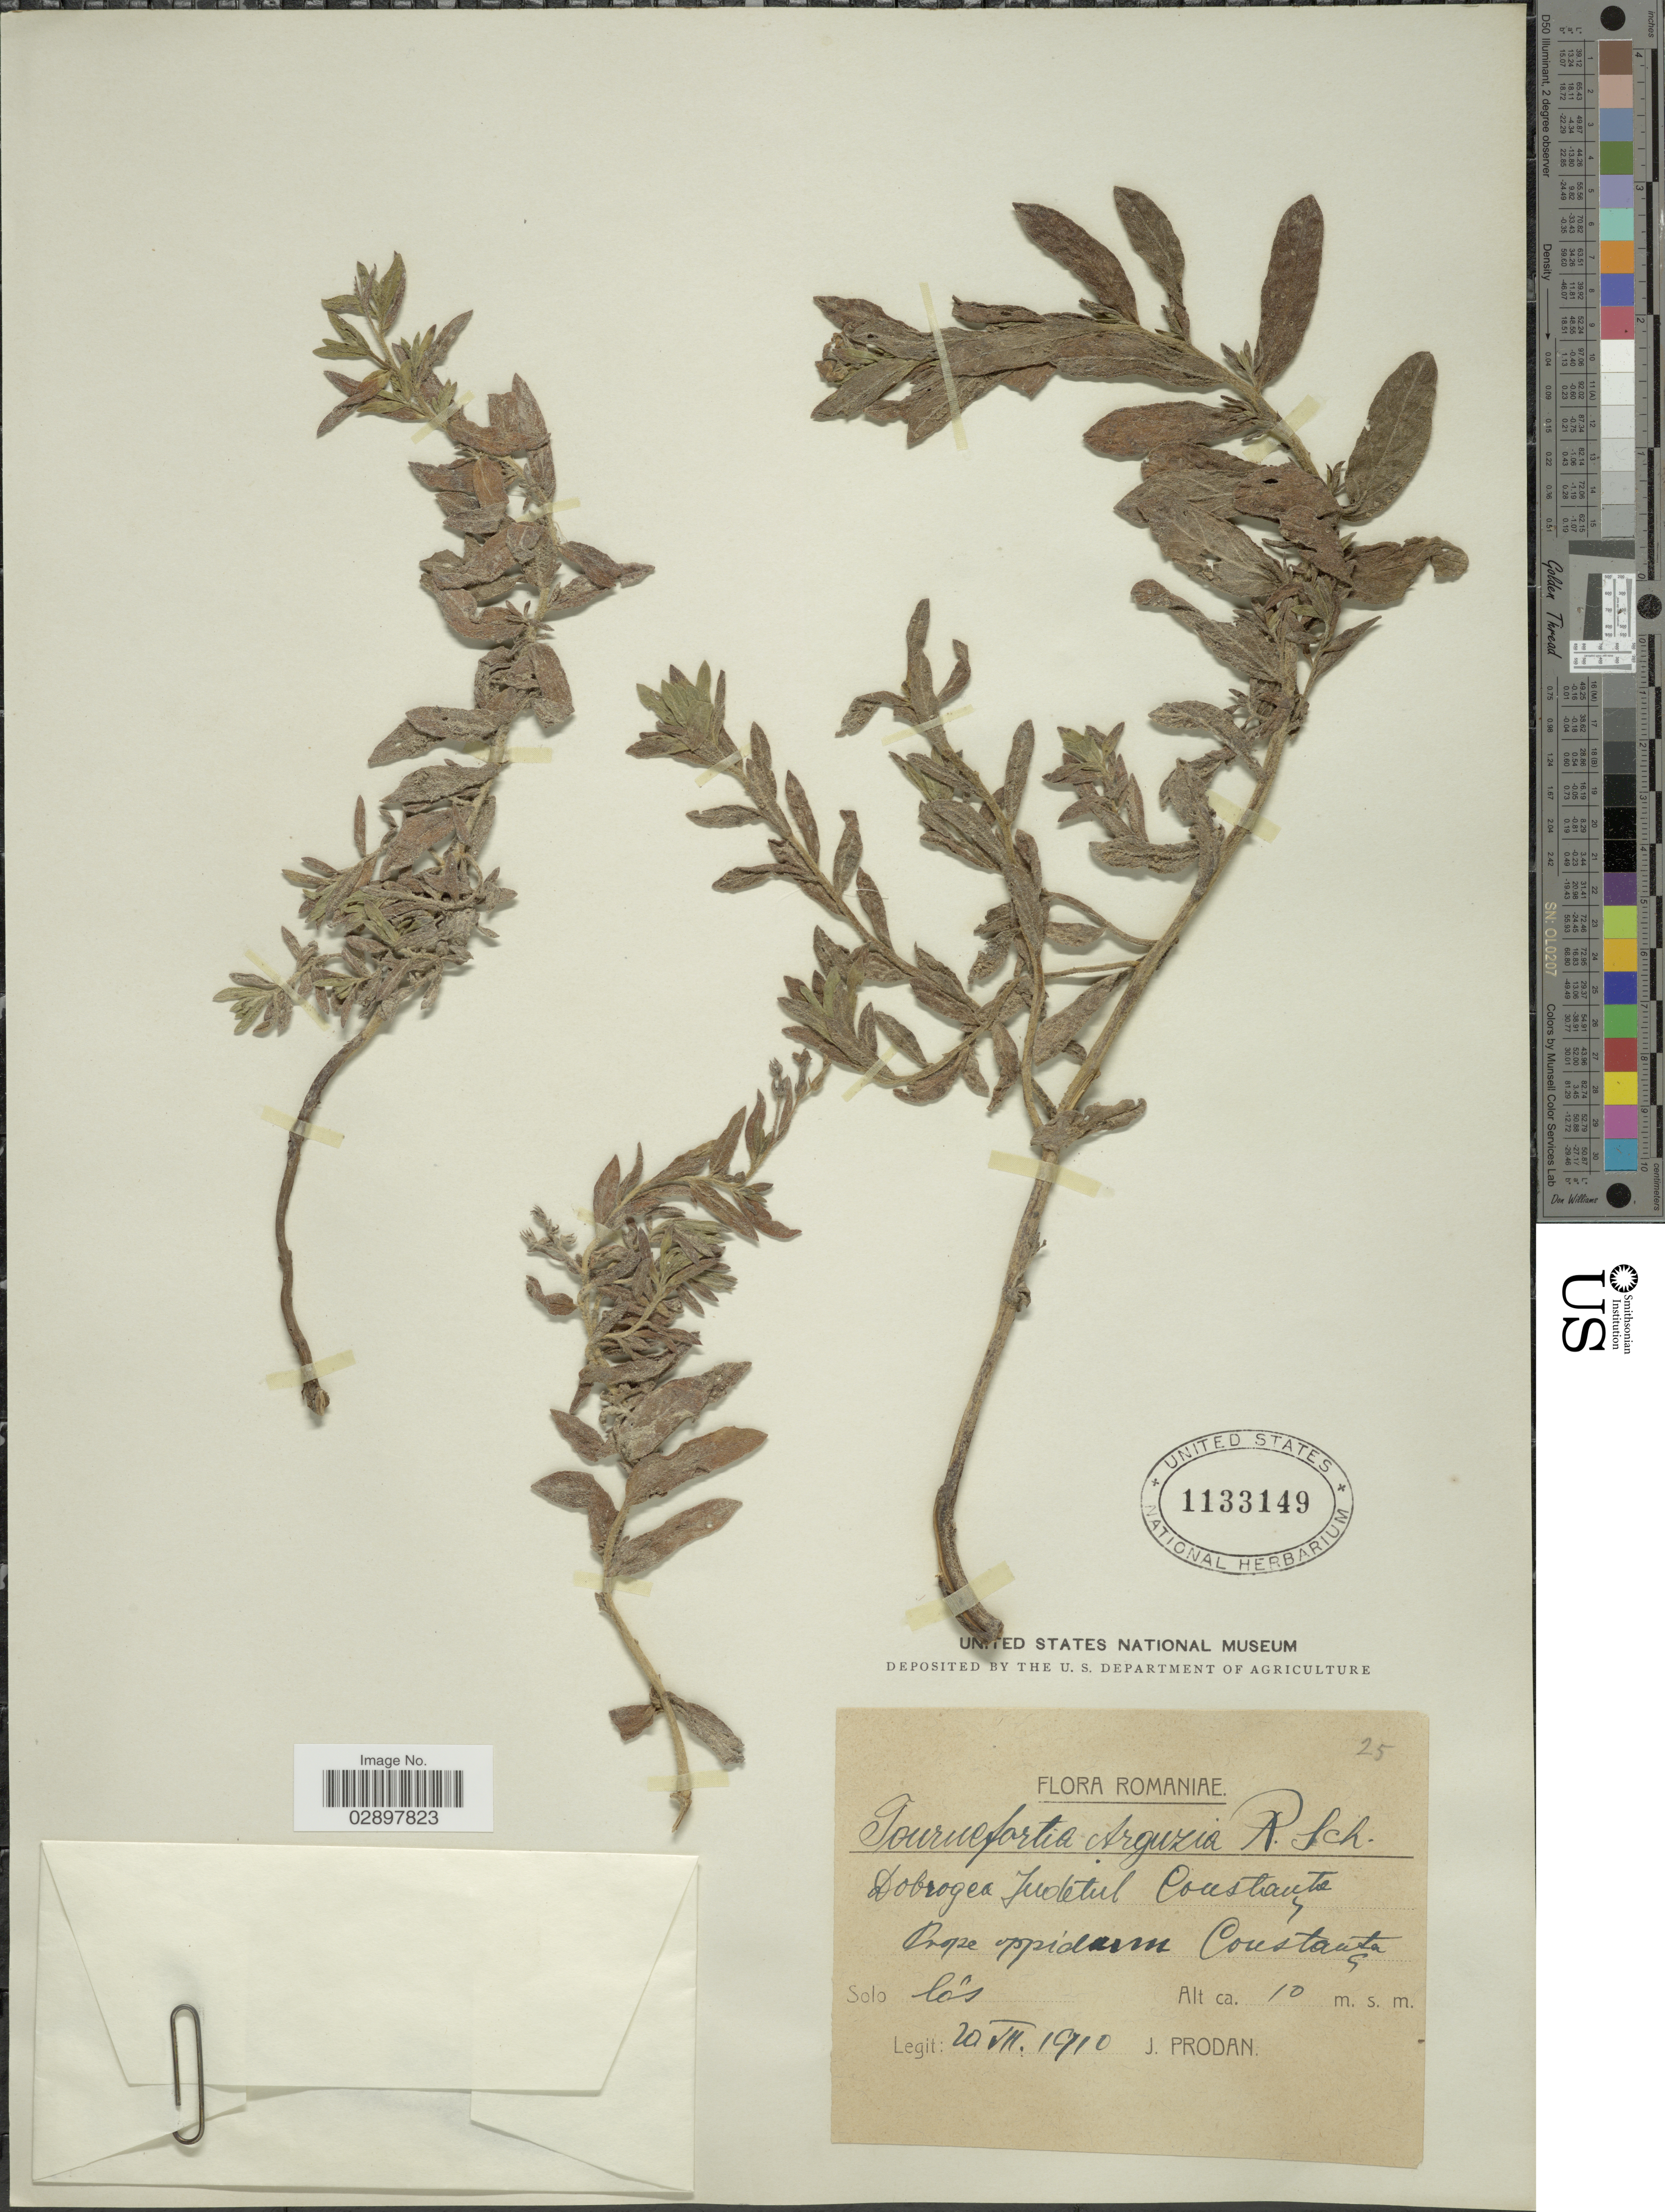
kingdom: Plantae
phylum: Tracheophyta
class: Magnoliopsida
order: Boraginales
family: Heliotropiaceae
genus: Tournefortia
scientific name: Tournefortia arguzia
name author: Roem. & Schult.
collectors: J. Prodan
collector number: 25?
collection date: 1910-07-20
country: Romania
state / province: Constanta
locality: Dobrogea Judetul Contanta, Prope oppidum [interpreted] Constanta.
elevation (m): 10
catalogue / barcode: US 1133149